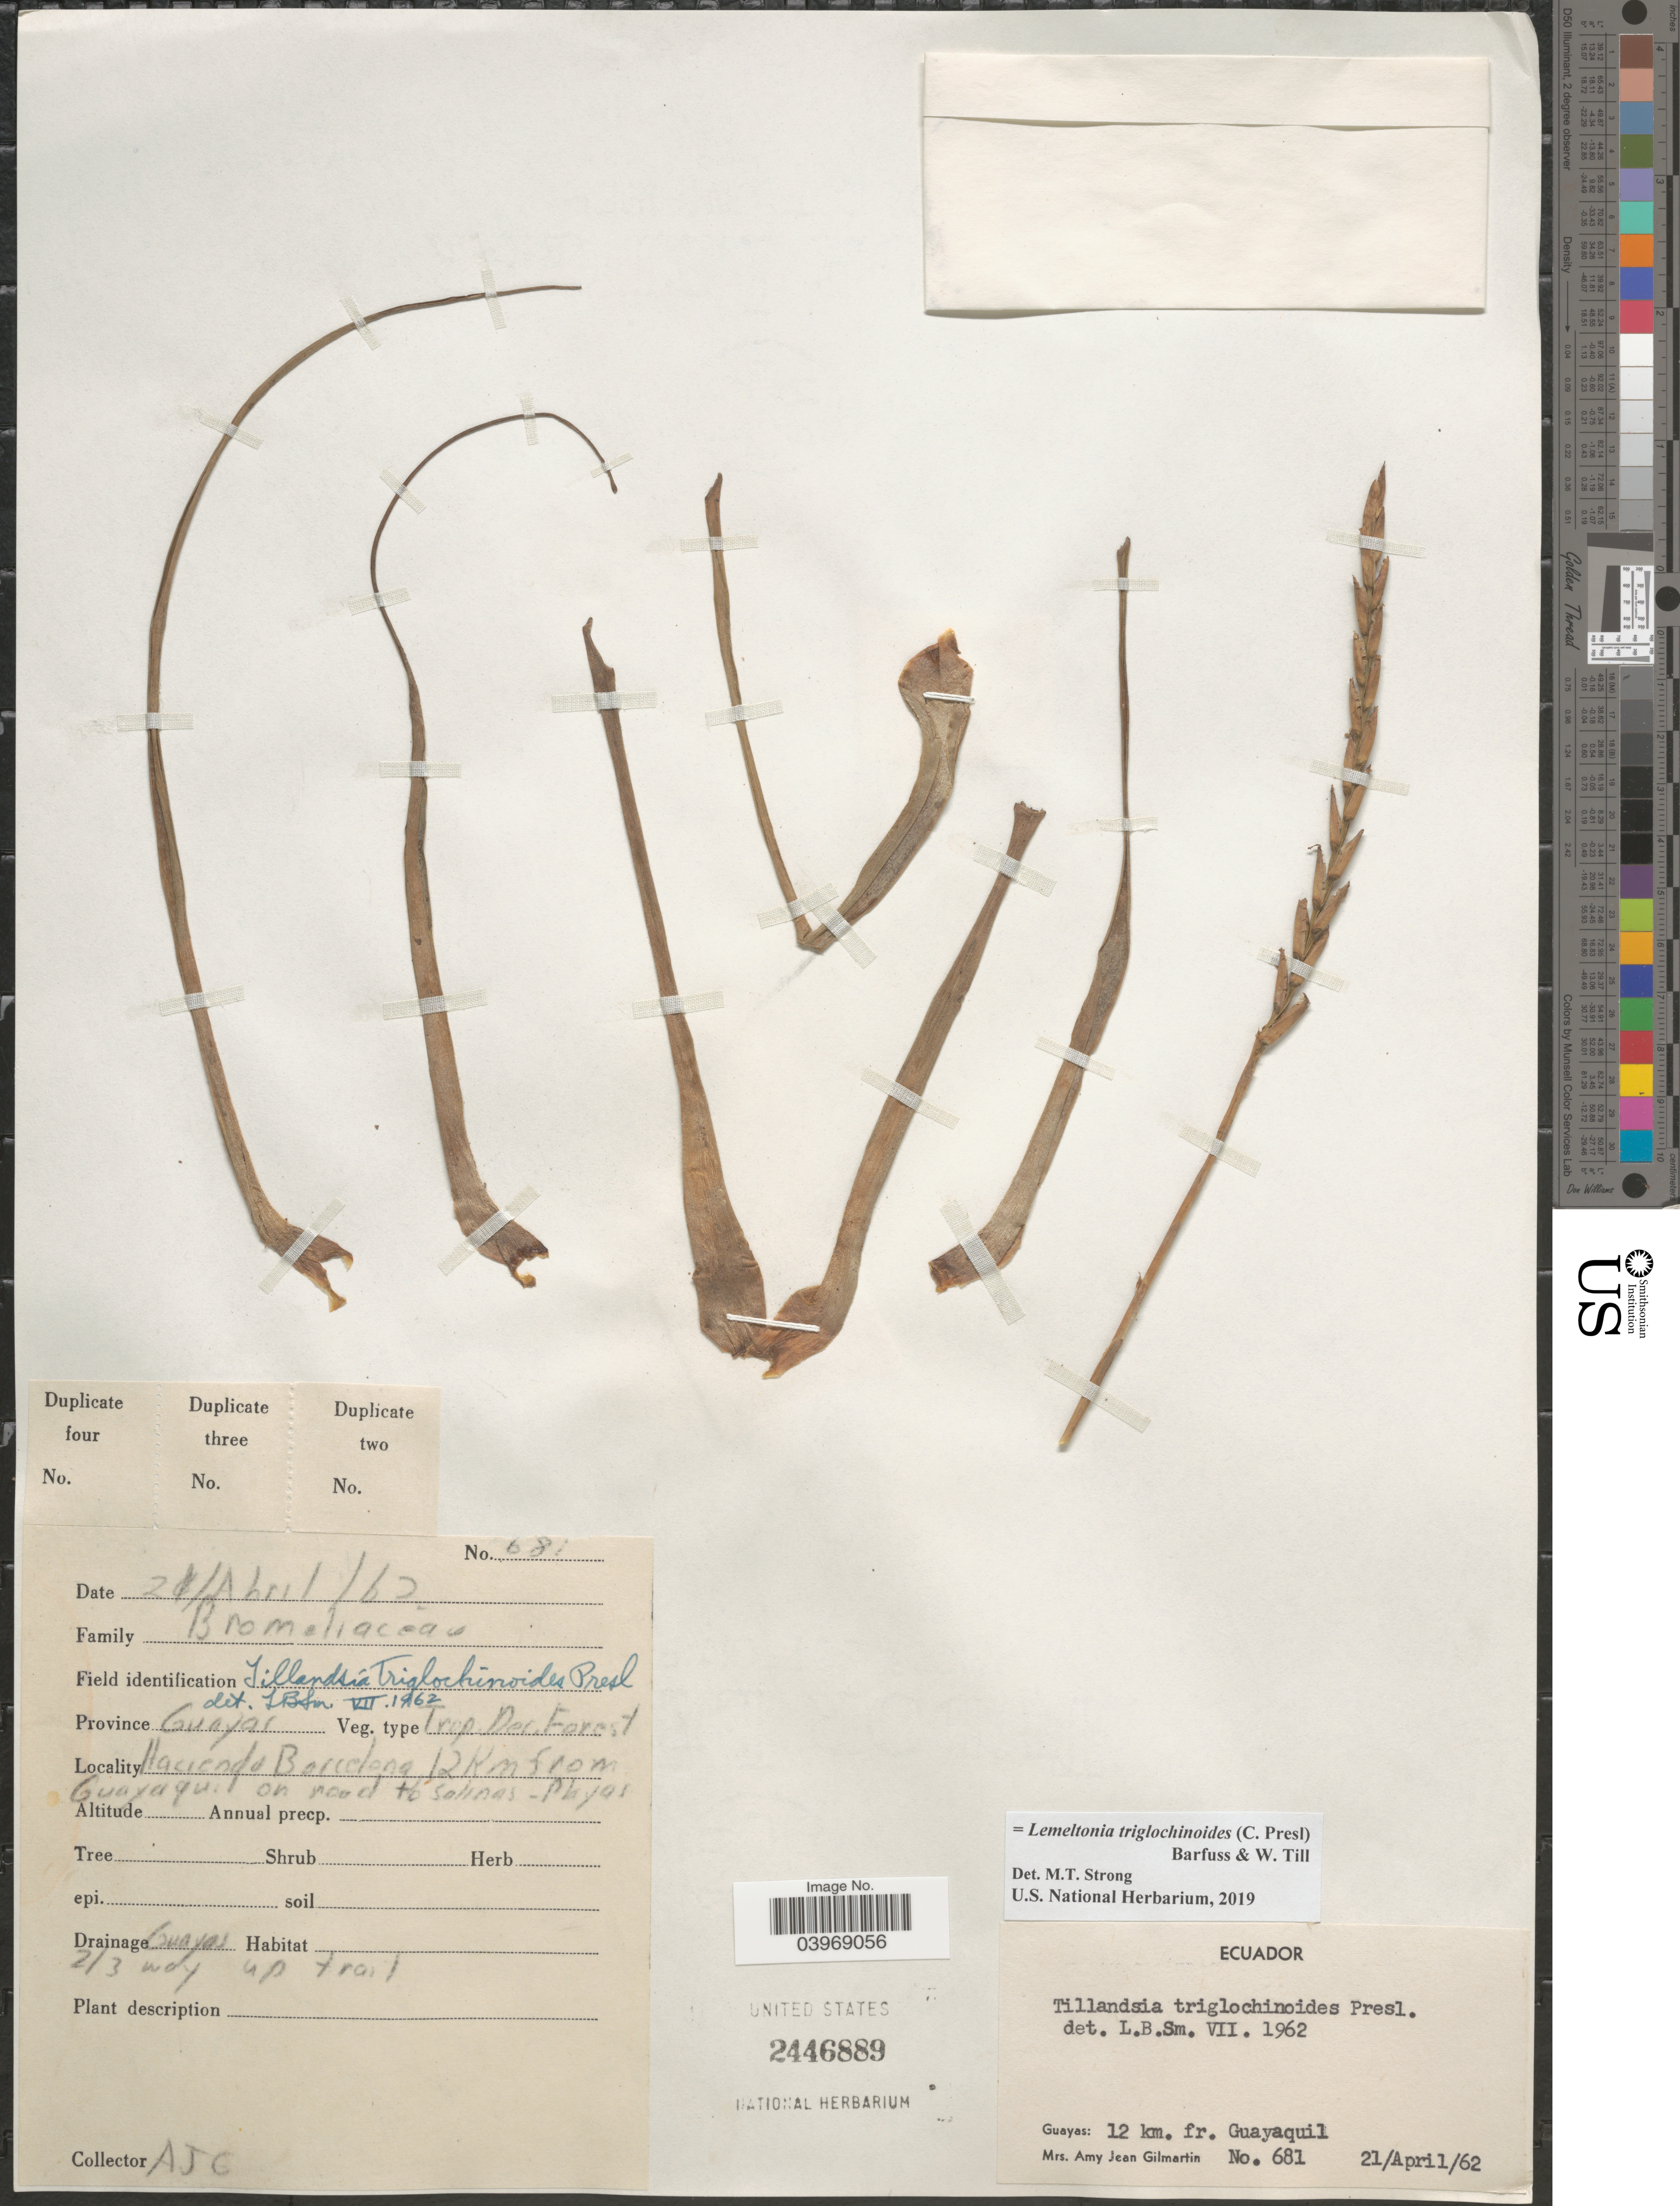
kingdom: Plantae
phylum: Tracheophyta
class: Liliopsida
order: Poales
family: Bromeliaceae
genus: Lemeltonia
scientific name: Lemeltonia triglochinoides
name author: (C. Presl) Barfuss & W. Till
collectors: A. J. Gilmartin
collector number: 681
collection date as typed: Transcribed d/m/y: 21/4/62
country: Ecuador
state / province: Guayas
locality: Hacienda Barcelona, 12 km. from Guayaquil on road to Salinas-Playas. Drainage Guayas 2/3 way up trail.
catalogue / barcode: US 2446889